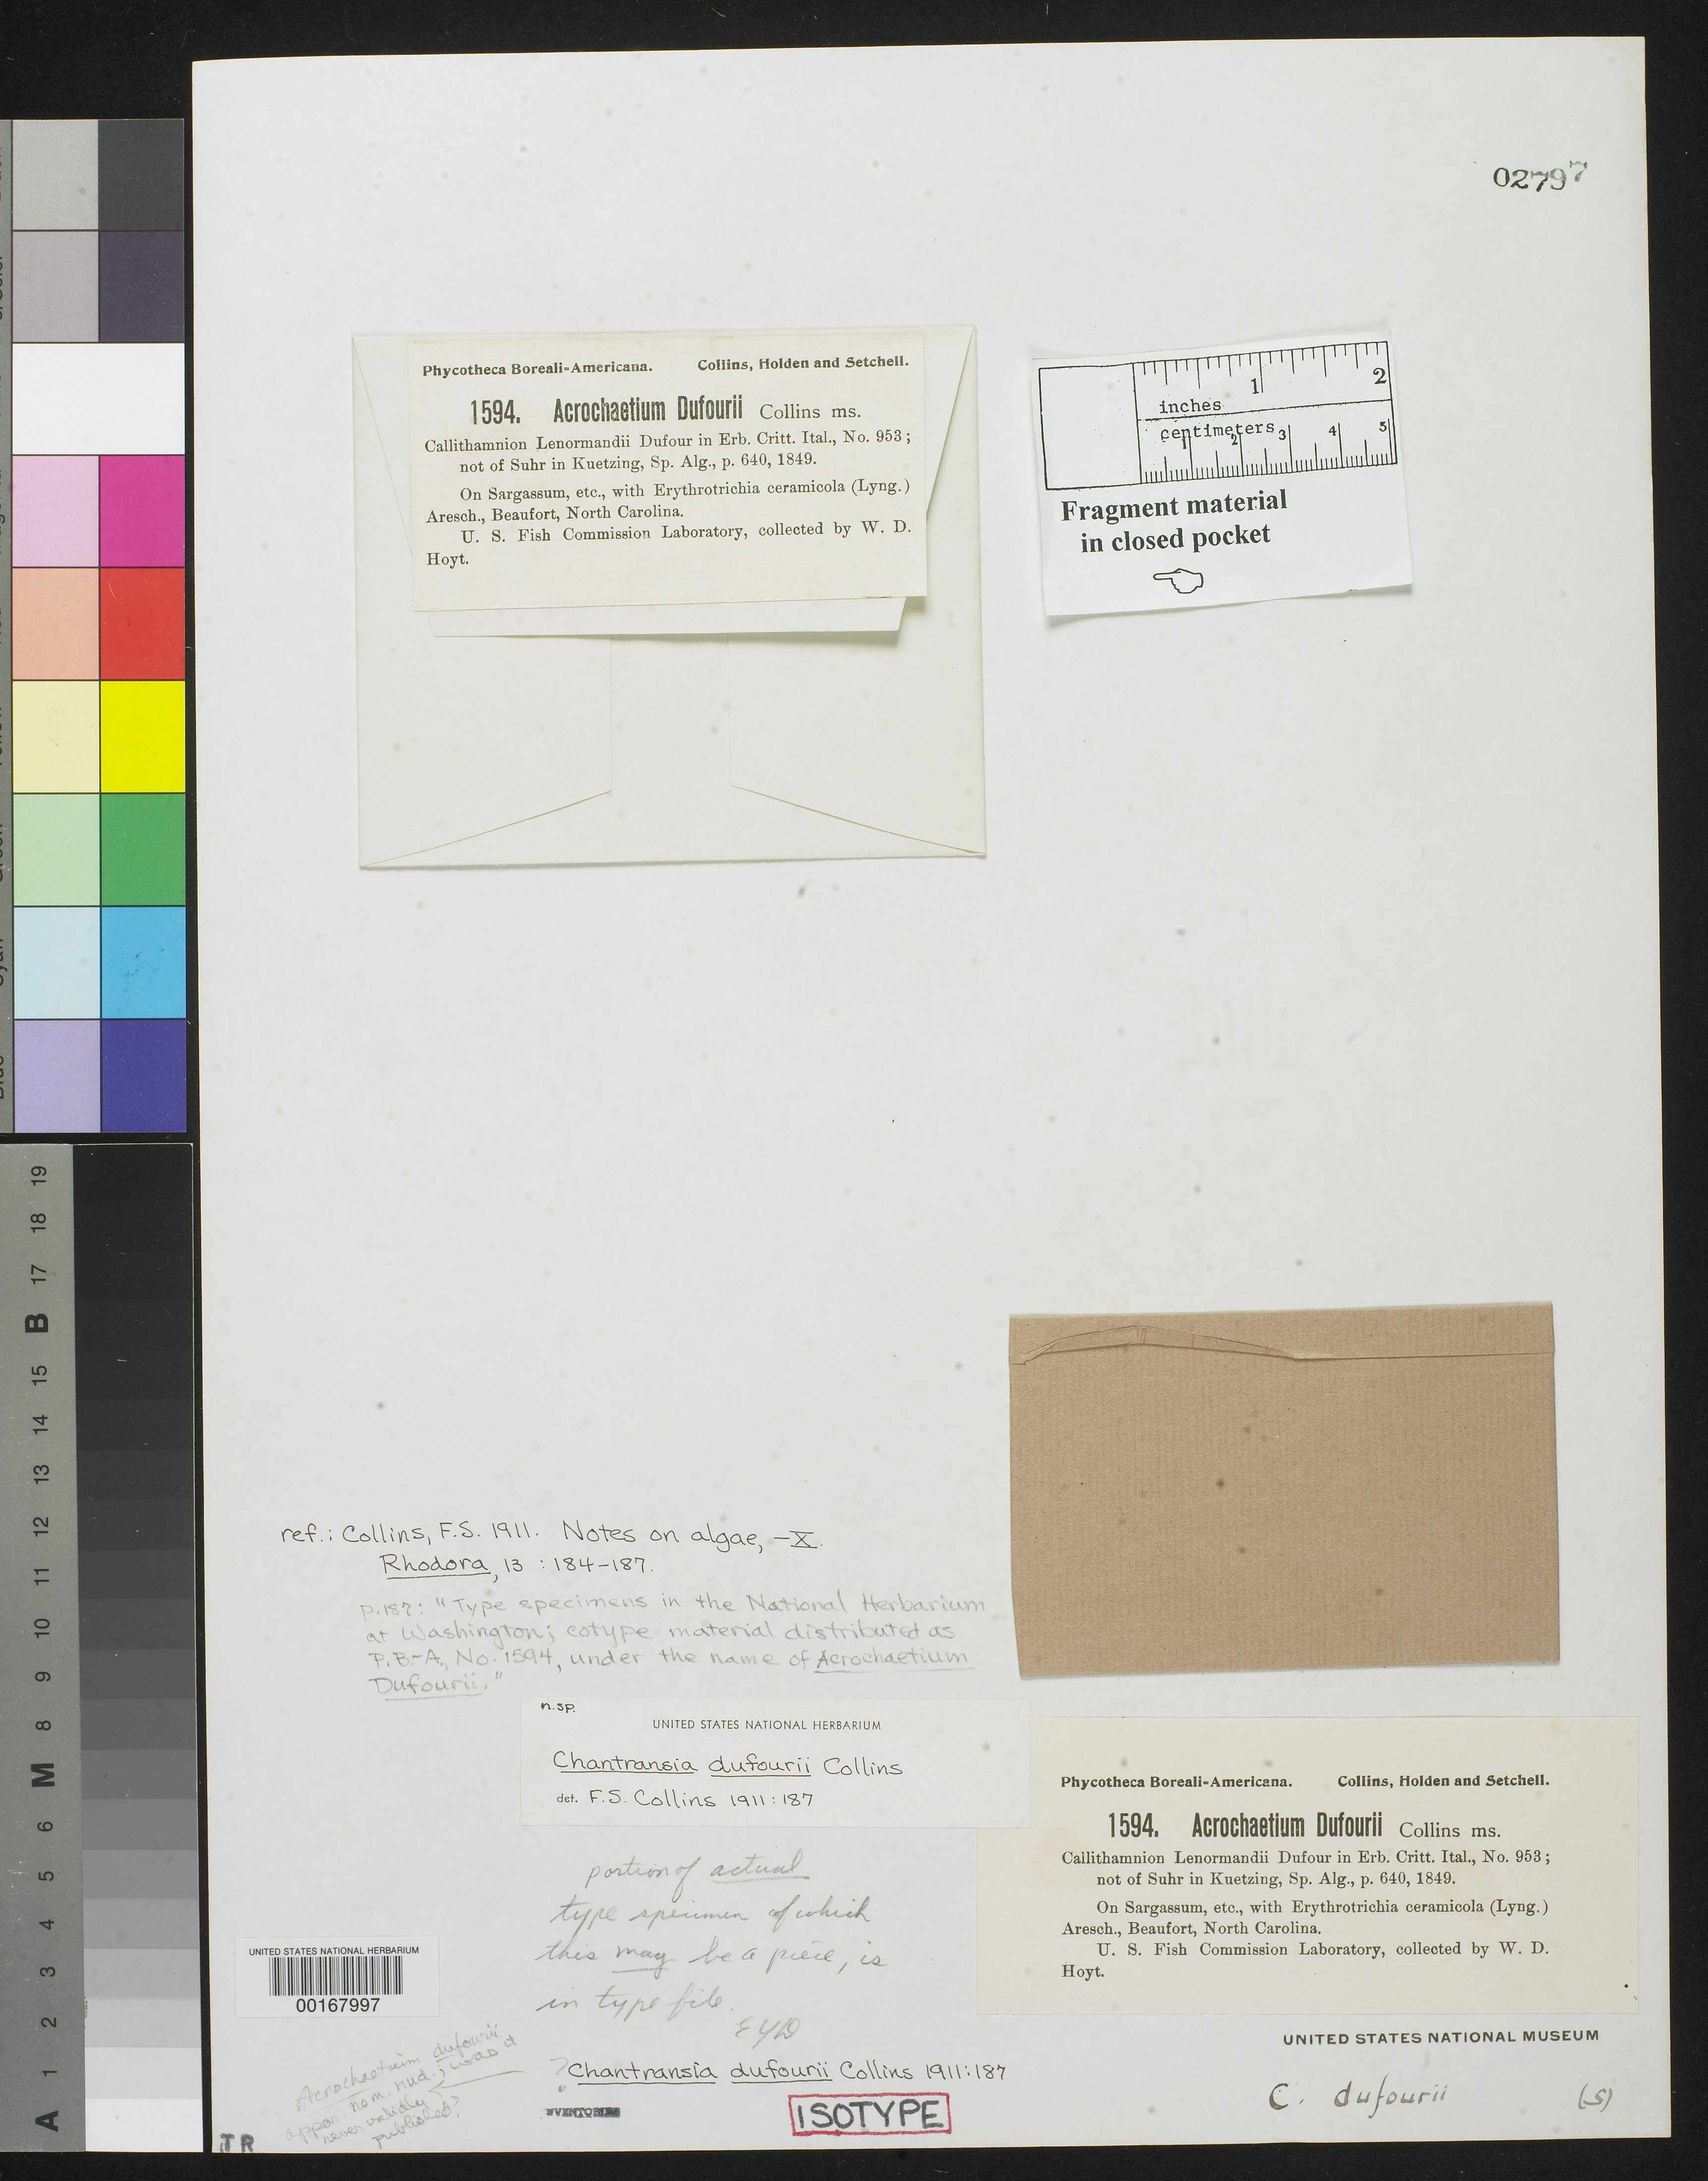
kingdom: Plantae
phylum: Rhodophyta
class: Florideophyceae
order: Batrachospermales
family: Lemaneaceae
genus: Chantransia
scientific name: Chantransia dufourii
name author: Collins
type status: Isotype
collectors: W. D. Hoyt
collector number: PB-A 1594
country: United States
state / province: North Carolina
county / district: Carteret County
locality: Beaufort, U.S. Fish Commission Laboratory.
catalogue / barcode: US 2797